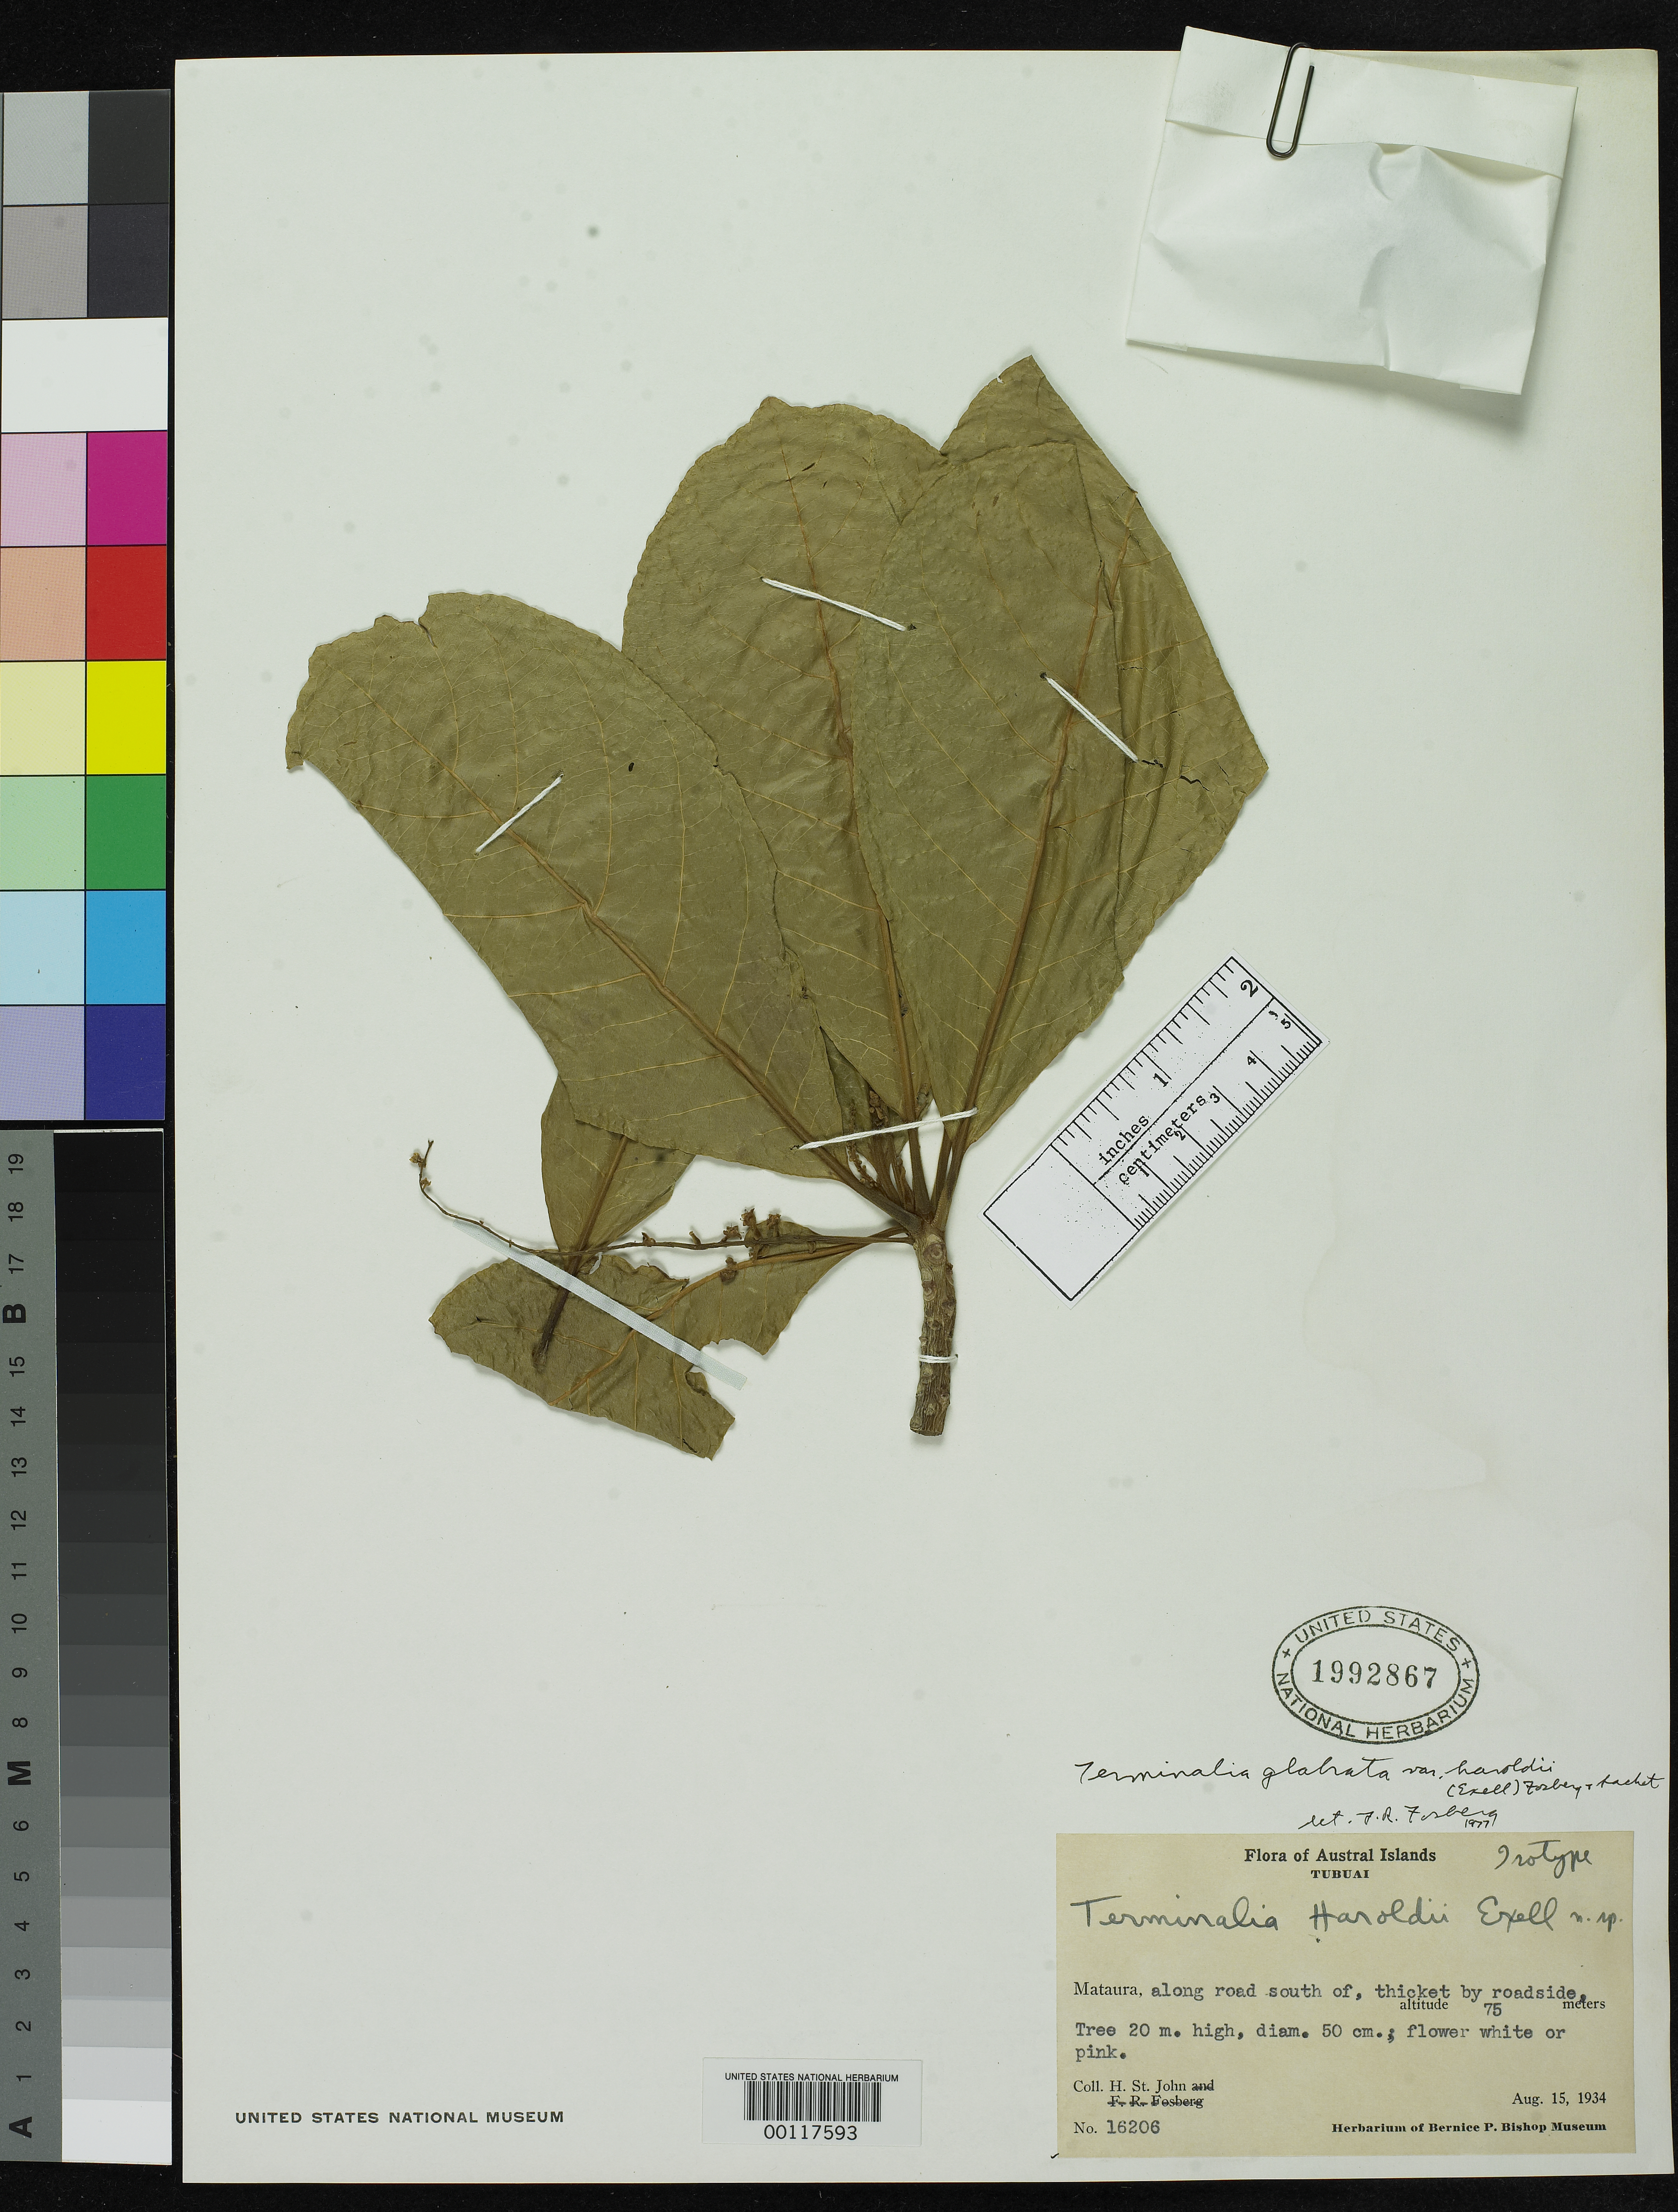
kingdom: Plantae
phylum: Tracheophyta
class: Magnoliopsida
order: Myrtales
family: Combretaceae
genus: Terminalia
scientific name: Terminalia haroldii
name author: Exell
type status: Isotype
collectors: H. St. John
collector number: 16206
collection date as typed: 15 Aug 1934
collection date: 1934-08-15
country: French Polynesia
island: Tubuai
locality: South of Matawa.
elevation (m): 75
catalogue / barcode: US 1992867